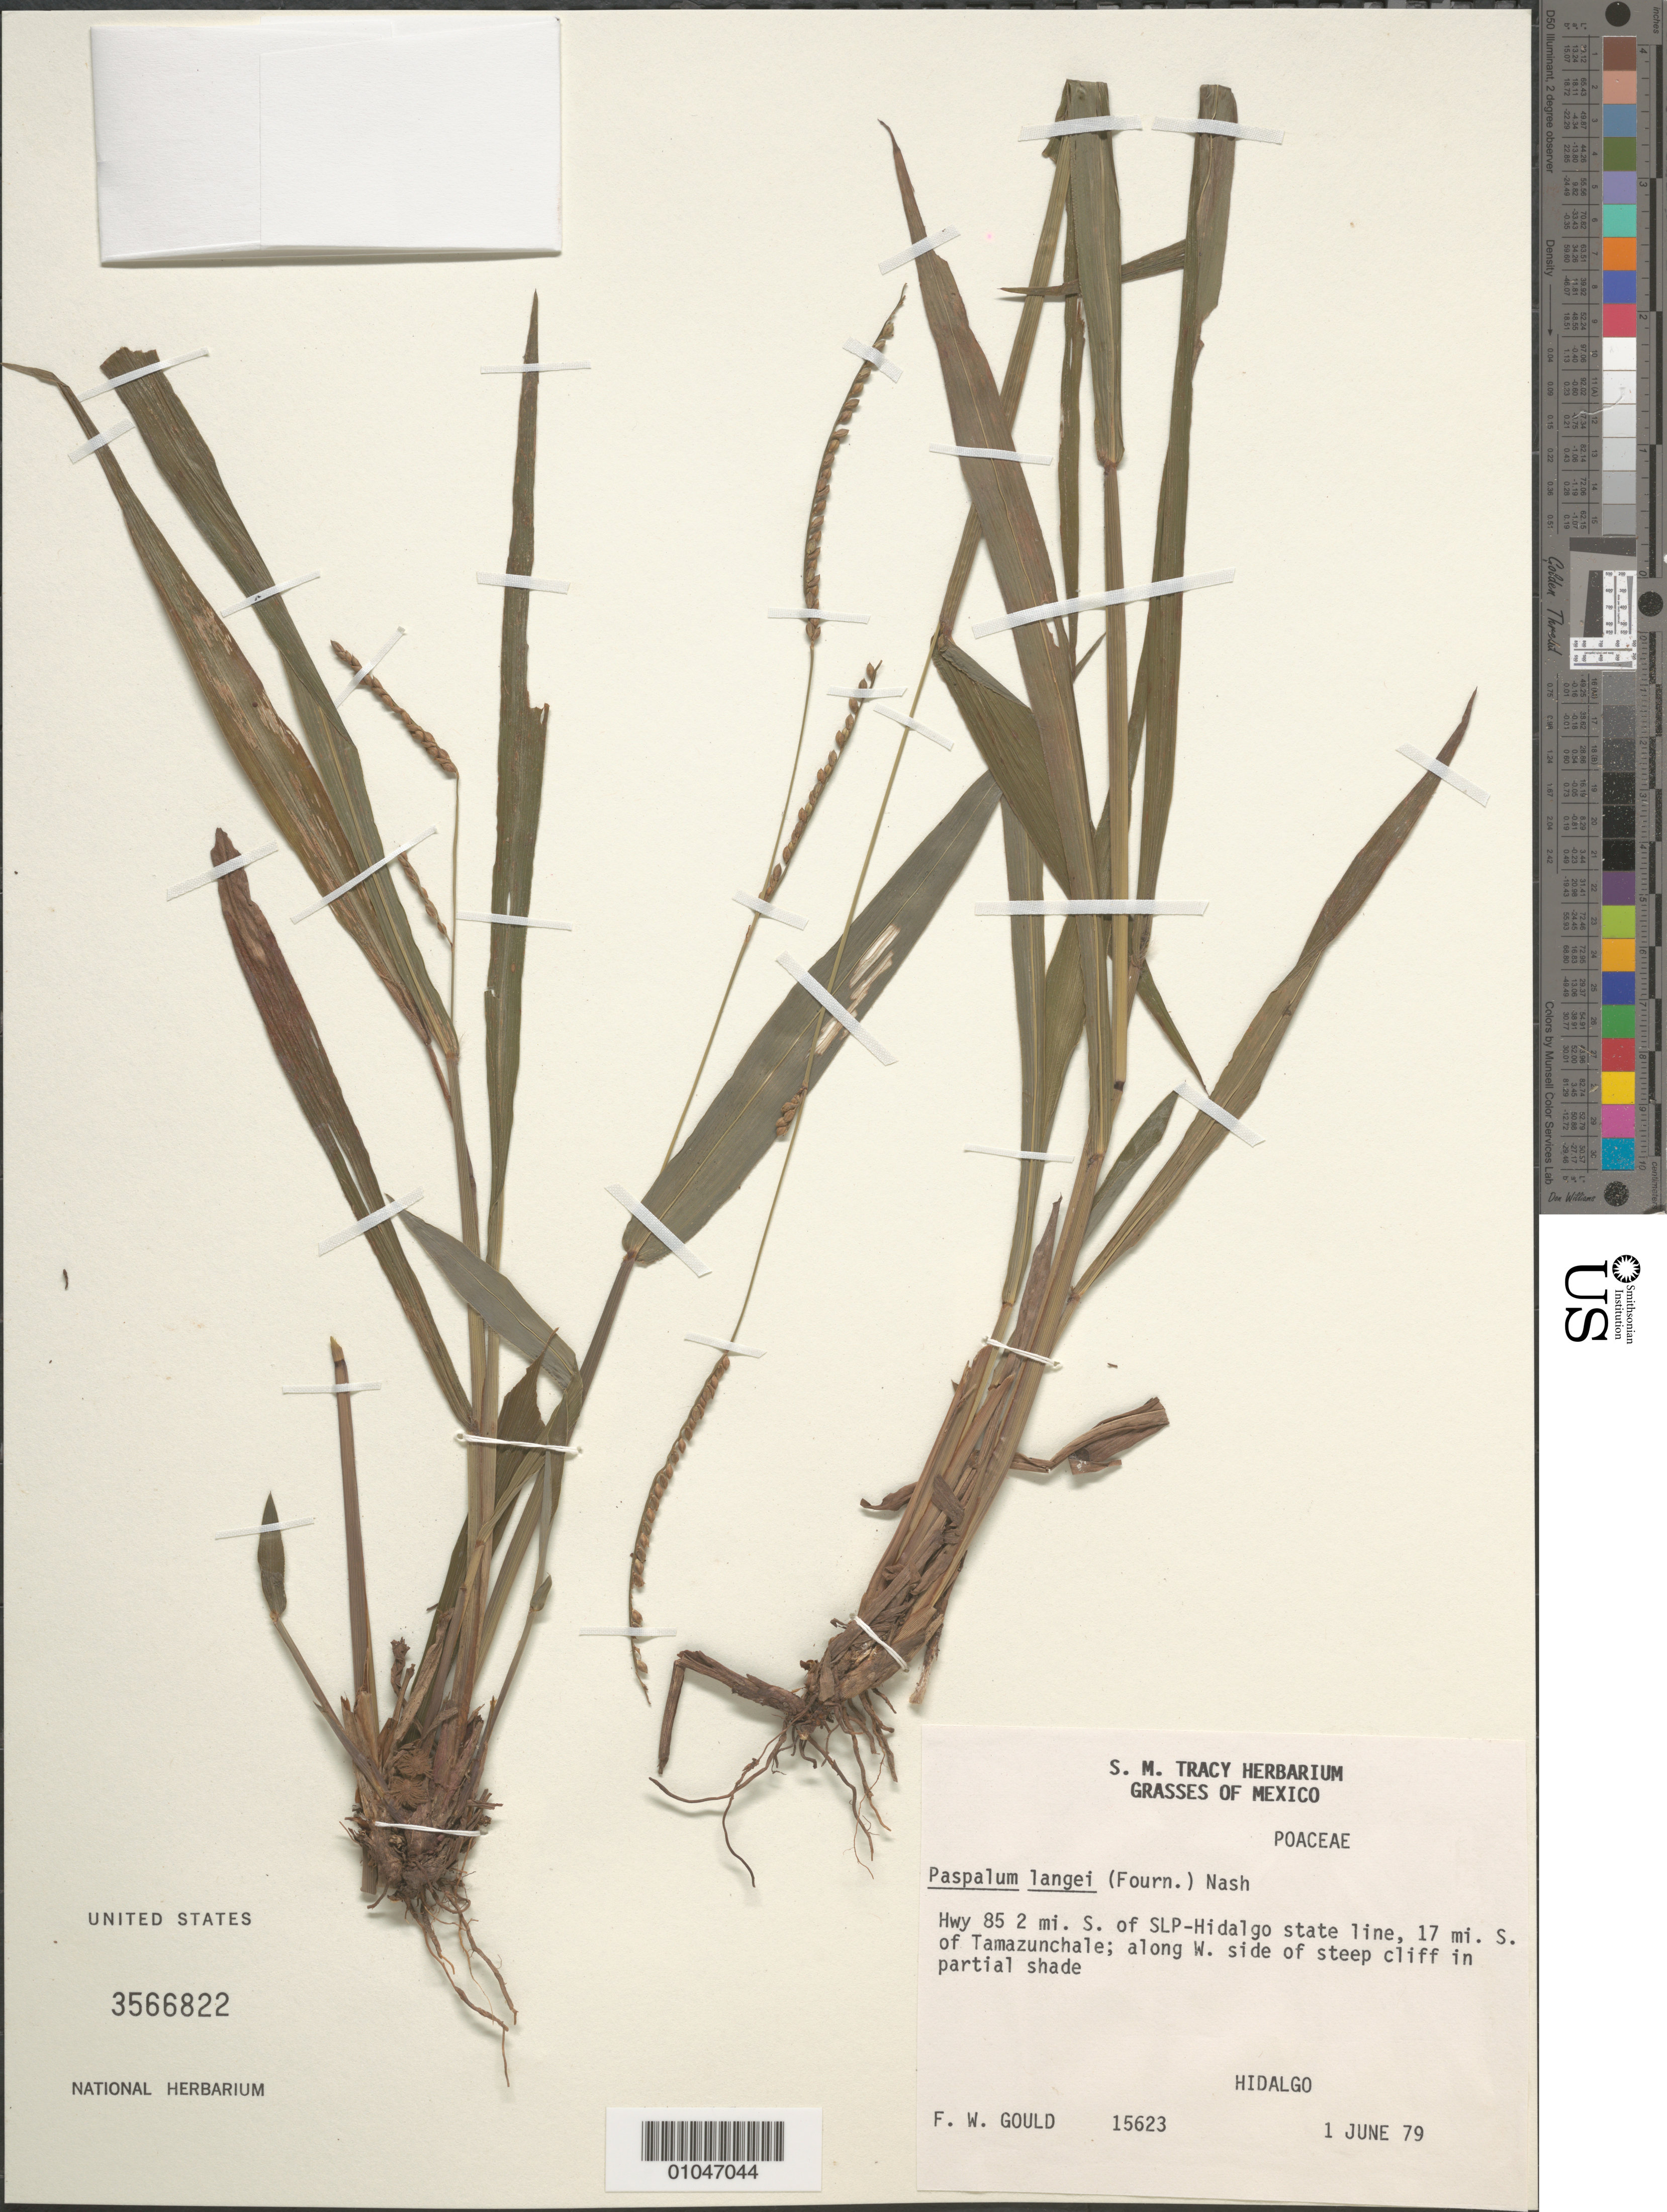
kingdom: Plantae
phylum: Tracheophyta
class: Liliopsida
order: Poales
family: Poaceae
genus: Paspalum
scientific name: Paspalum langei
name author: (E. Fourn.) Nash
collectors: F. W. Gould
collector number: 15623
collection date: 1979-06-01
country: Mexico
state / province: Hidalgo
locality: Hwy 85 2 mi S of SLP-Hidalgo state line, 17 mi S of Tamazunchale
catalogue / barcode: US 3566822